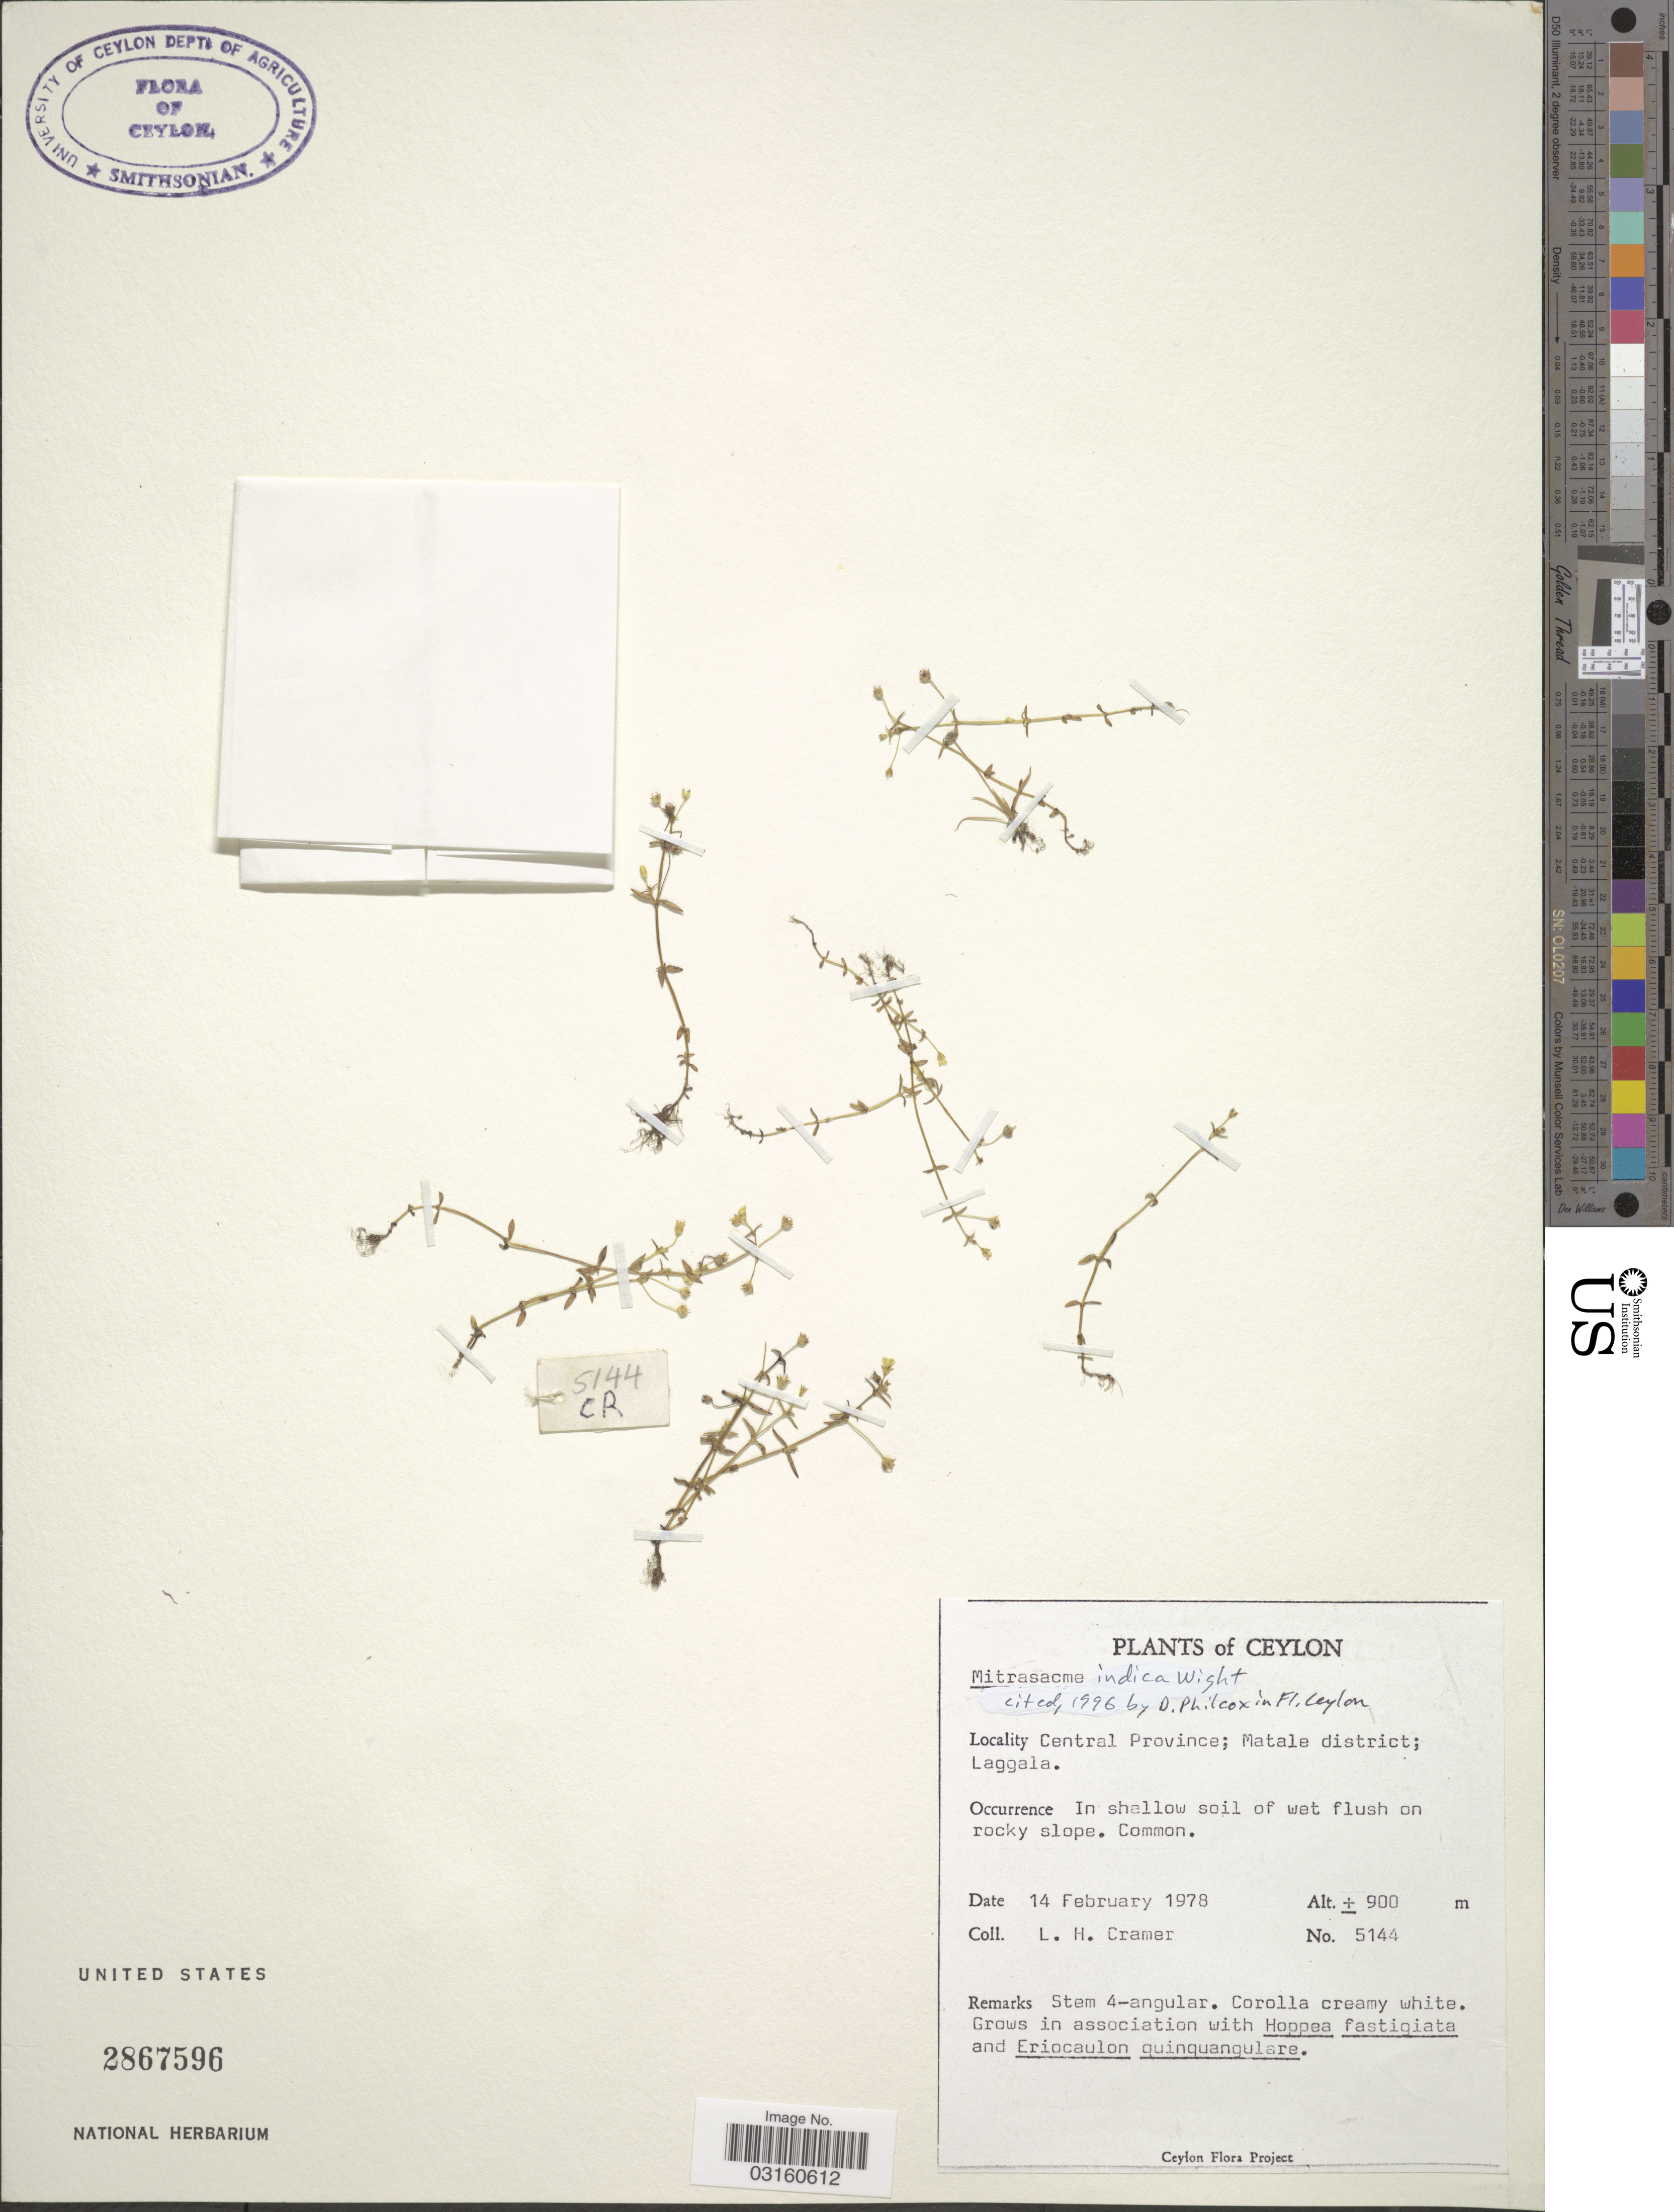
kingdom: Plantae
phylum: Tracheophyta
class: Magnoliopsida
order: Gentianales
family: Loganiaceae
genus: Mitrasacme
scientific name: Mitrasacme indica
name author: Wight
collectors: L. H. Cramer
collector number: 5144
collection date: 1978-02-14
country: Sri Lanka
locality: Ceylon. Matale district; Laggala.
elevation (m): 900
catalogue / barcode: US 2867596